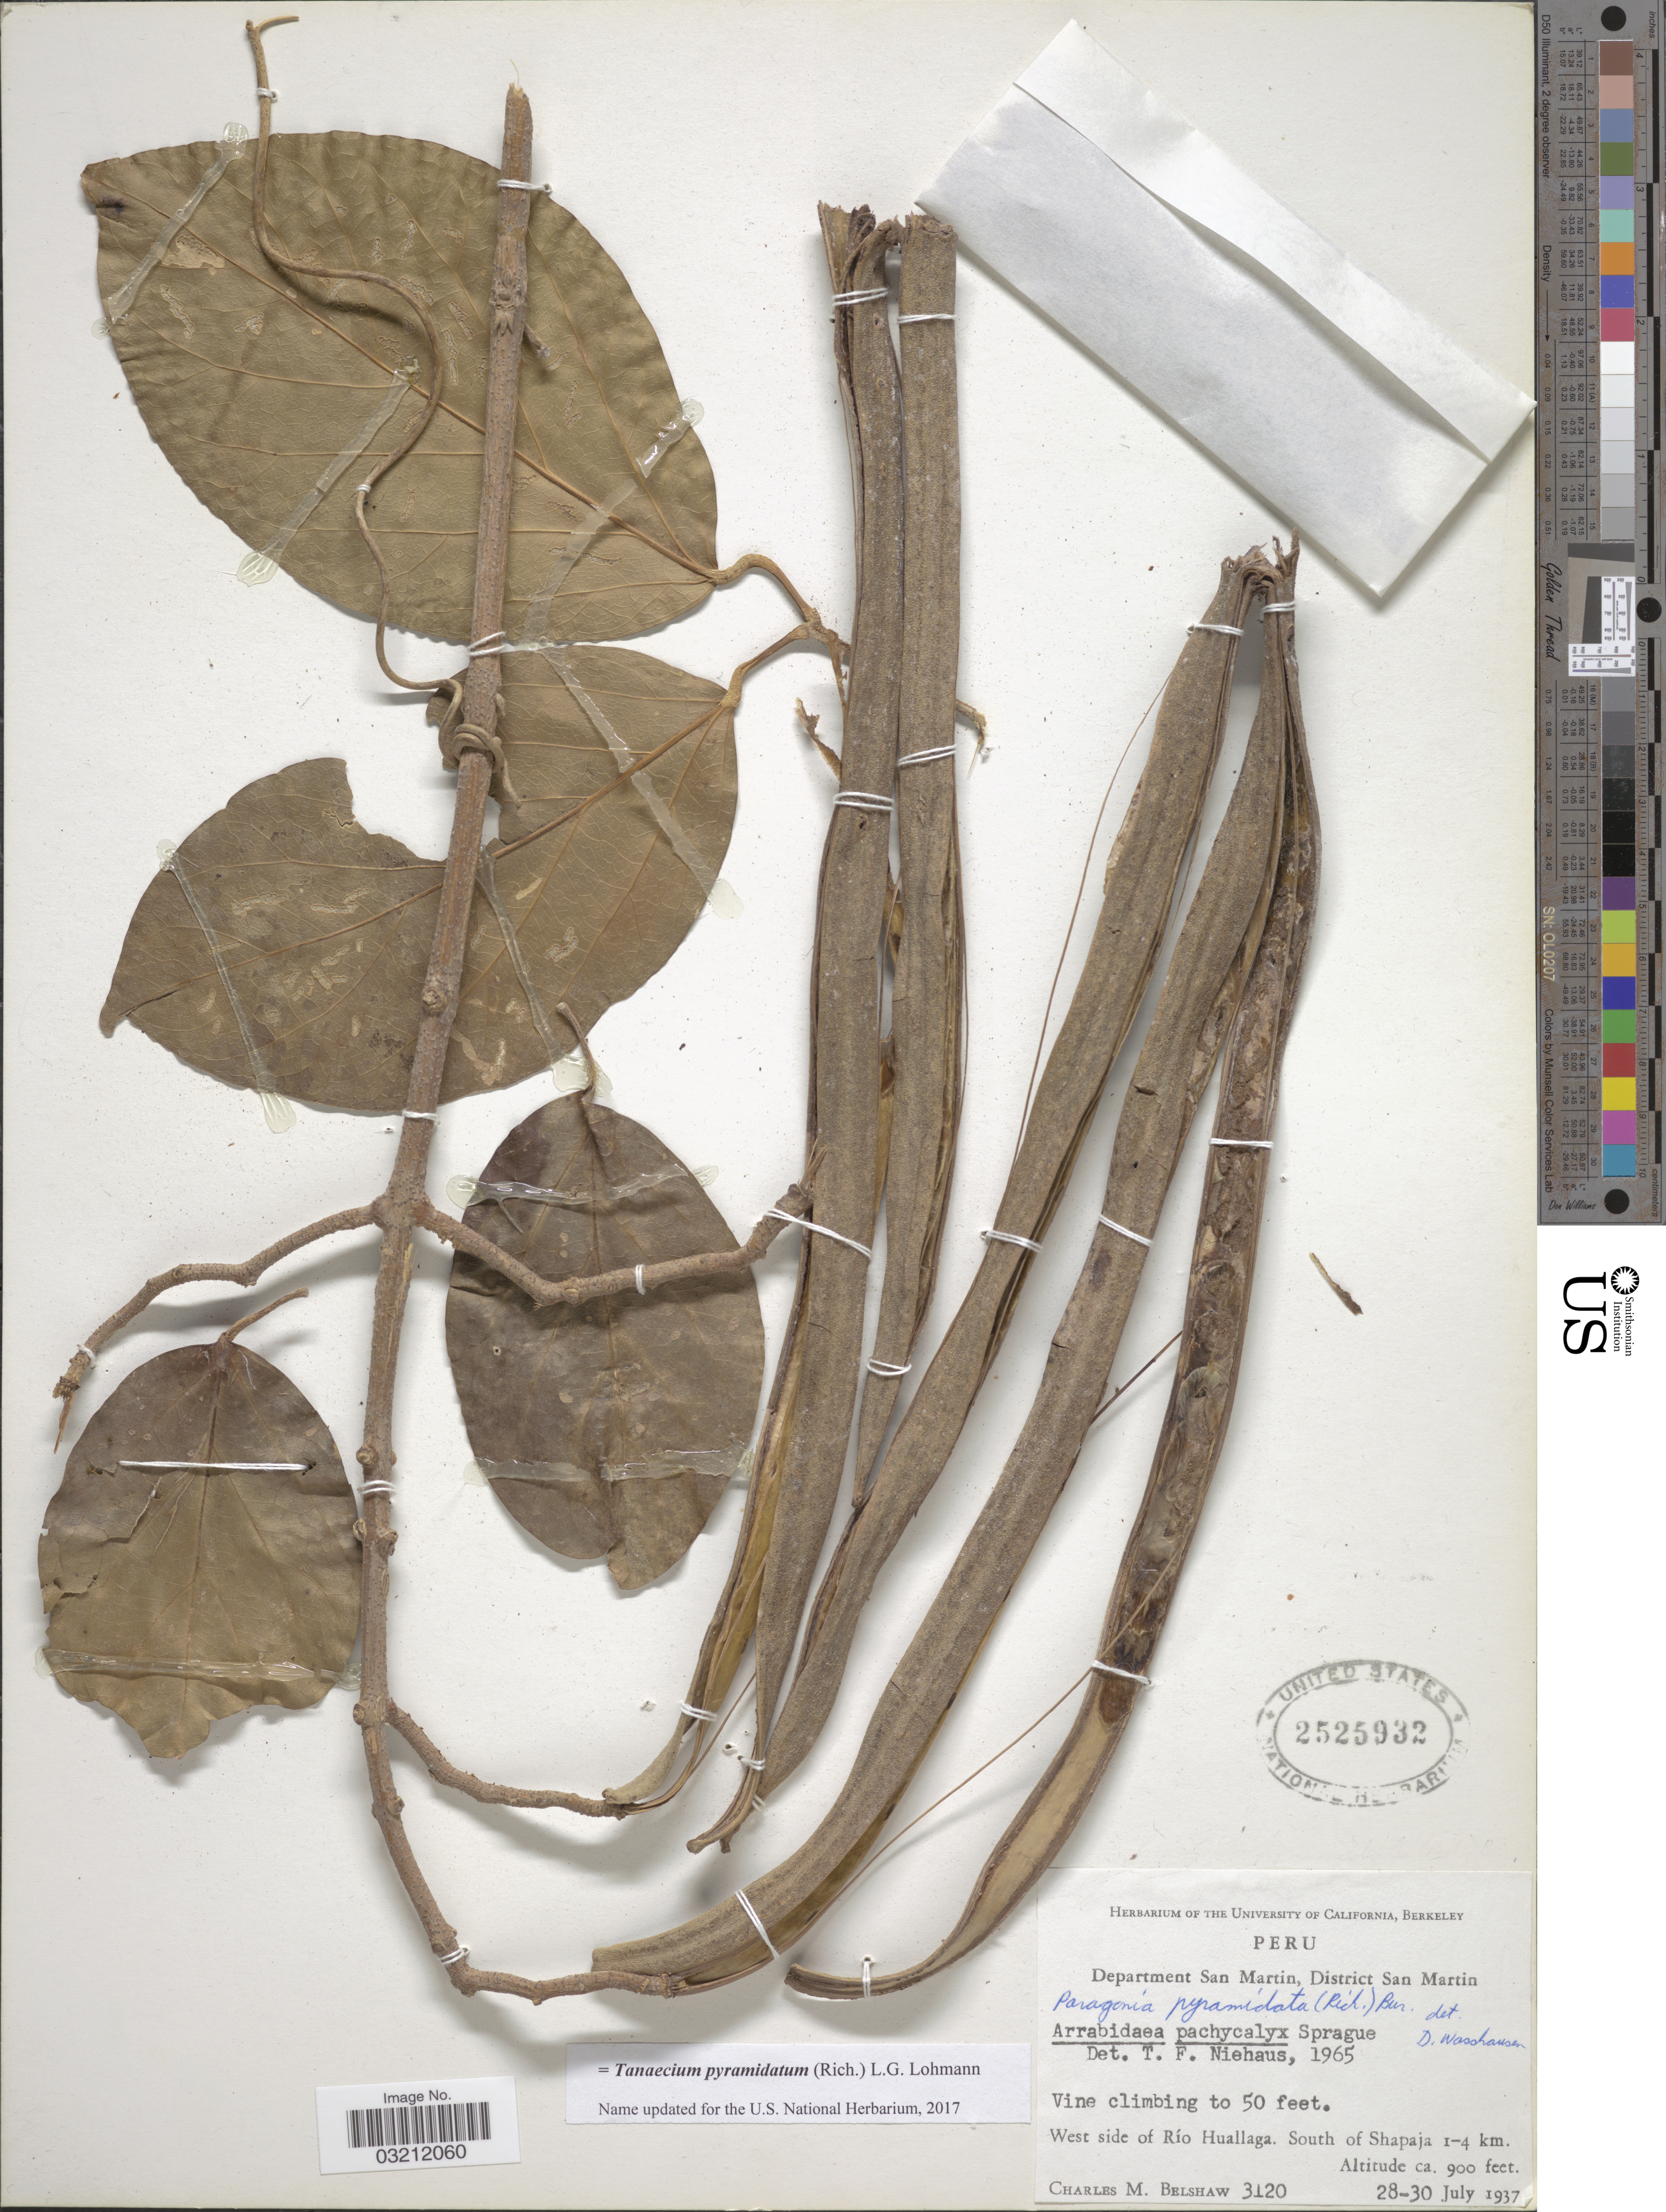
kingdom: Plantae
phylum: Tracheophyta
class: Magnoliopsida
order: Lamiales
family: Bignoniaceae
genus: Tanaecium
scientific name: Tanaecium pyramidatum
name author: (Rich.) L.G. Lohmann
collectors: C. Shaw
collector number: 3120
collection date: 1937-07-28/1937-07-30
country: Peru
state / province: San Martín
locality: Department San Martin. District San Martin. West side of Río Huallaga. South of Shapaja 1-4 km.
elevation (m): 274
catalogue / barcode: US 2525932